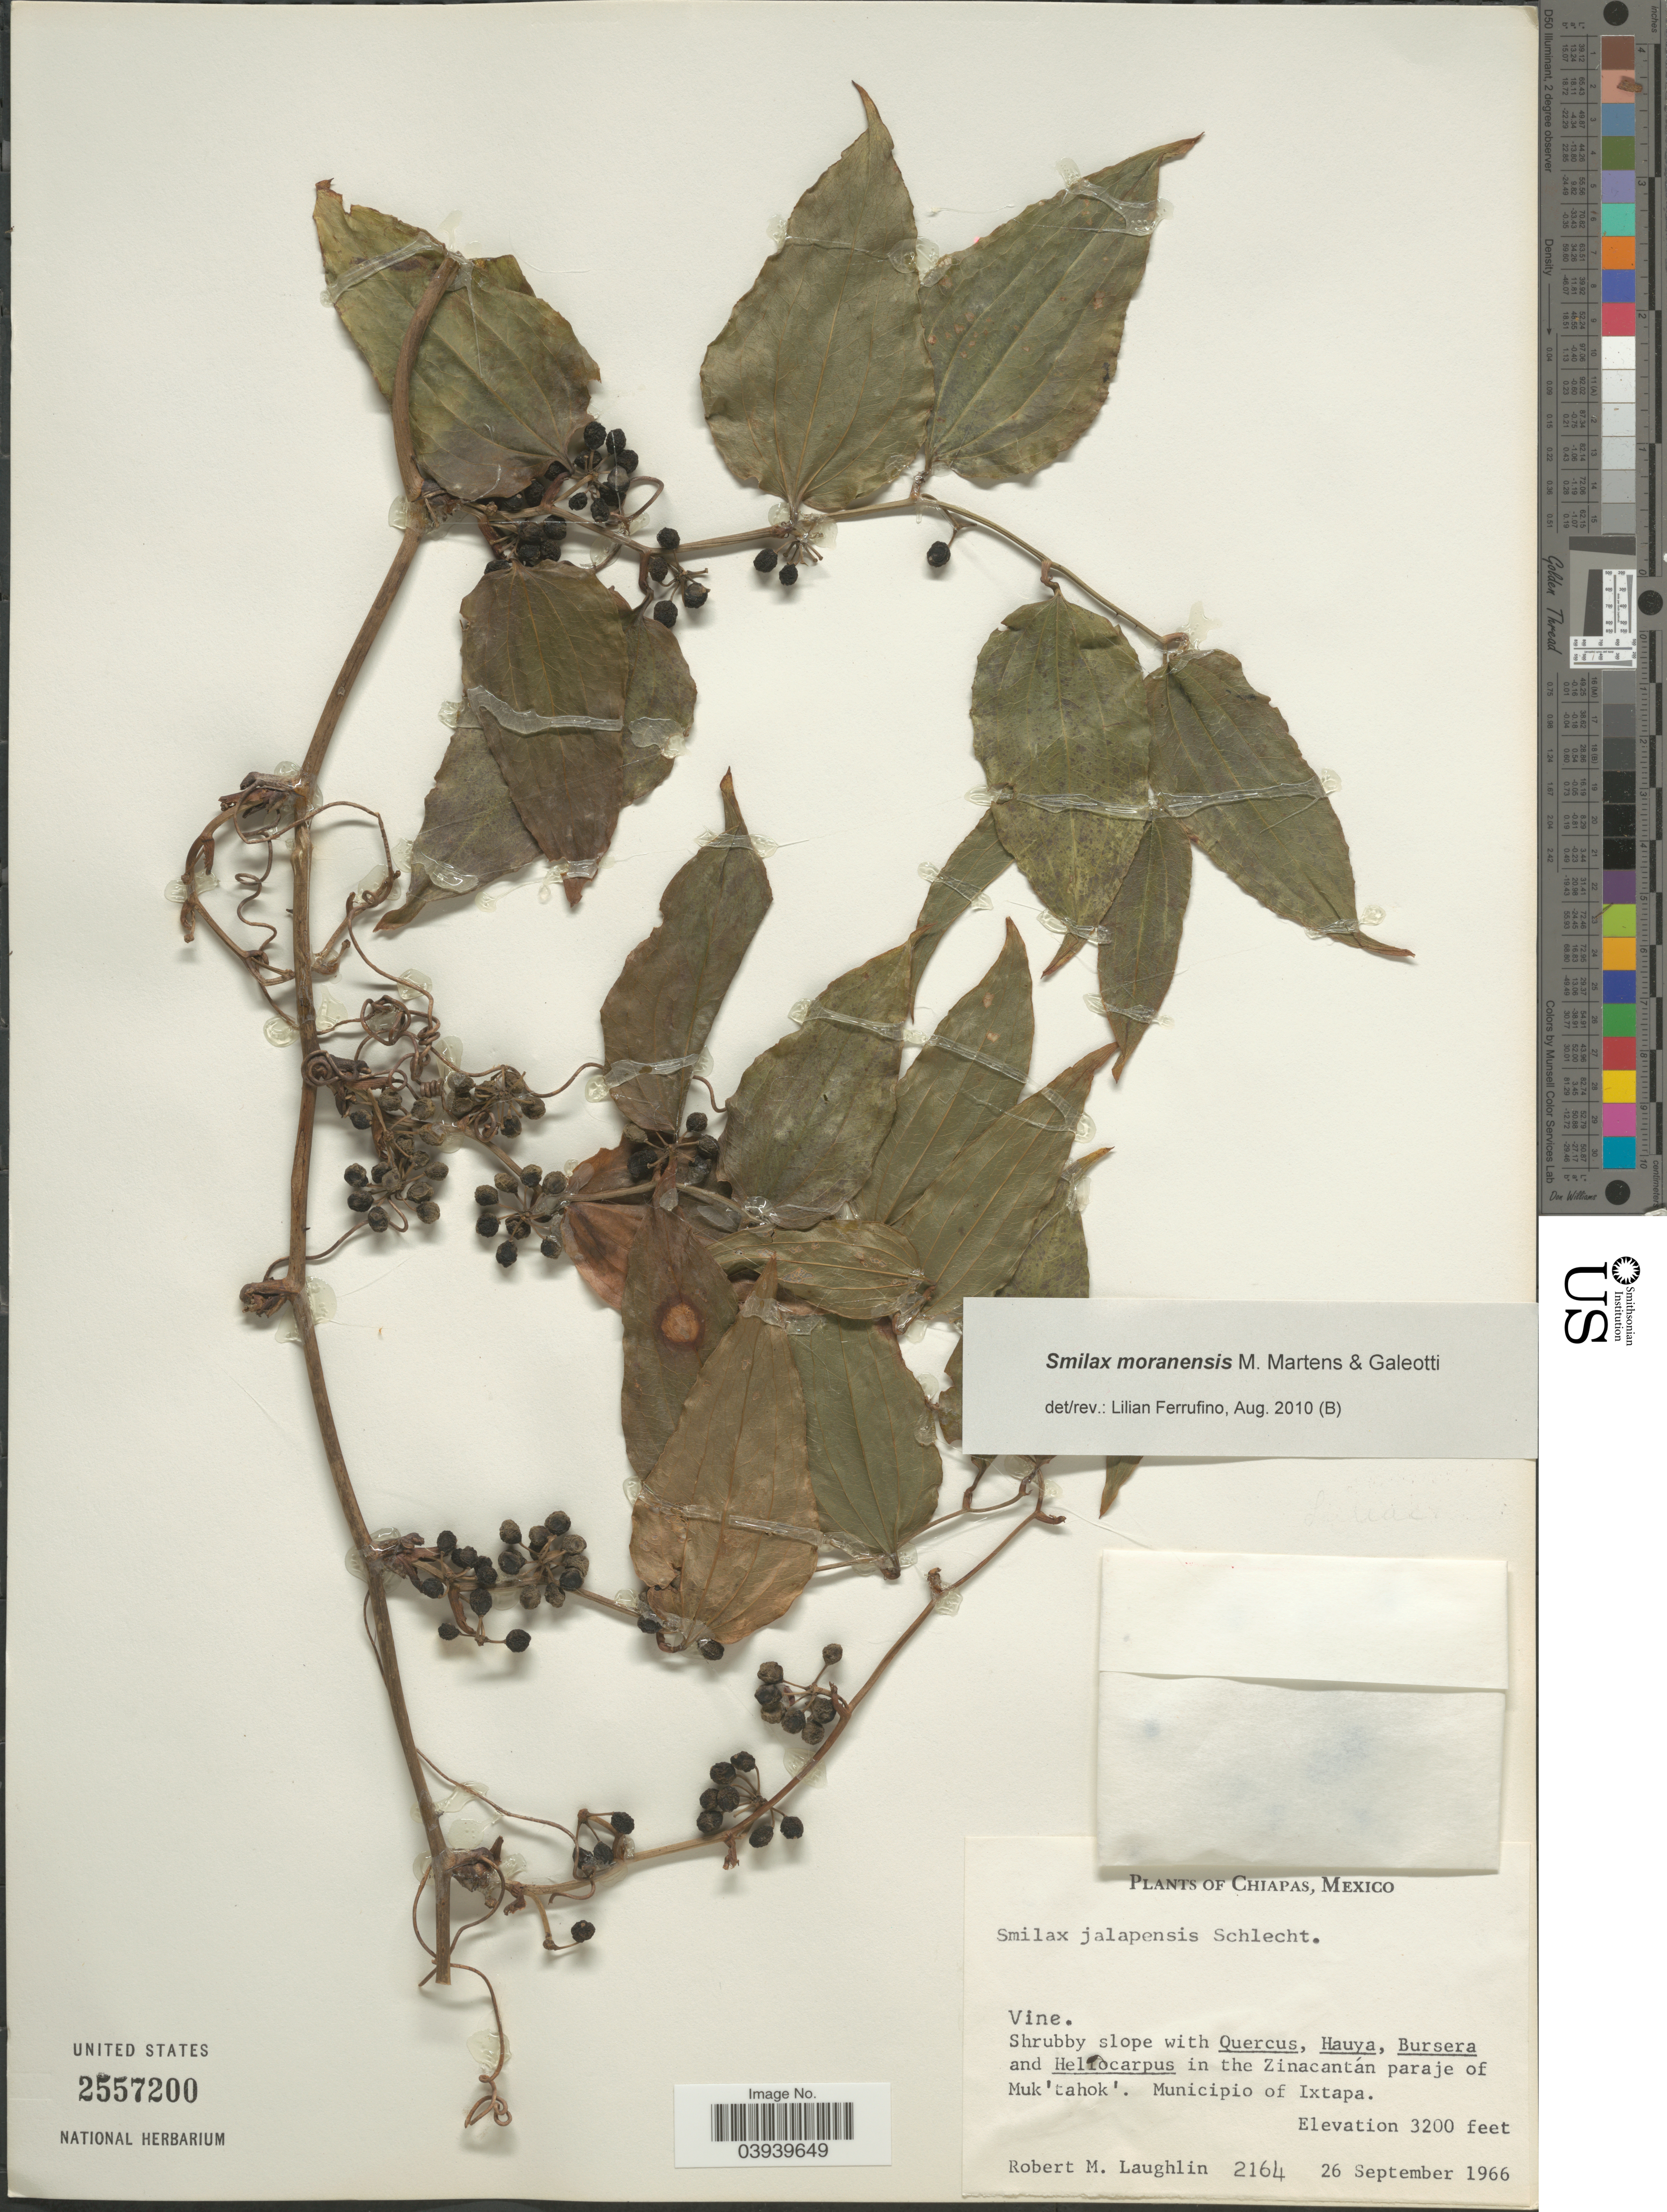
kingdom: Plantae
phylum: Tracheophyta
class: Liliopsida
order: Liliales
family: Smilacaceae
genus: Smilax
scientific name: Smilax moranensis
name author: M. Martens & Galeotti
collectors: R. M. Laughlin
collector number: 2164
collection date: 1966-09-26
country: Mexico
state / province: Chiapas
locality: In the Zinacantán paraje of Muk 'tahok'. Municipio of Ixtapa.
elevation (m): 975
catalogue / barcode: US 2557200